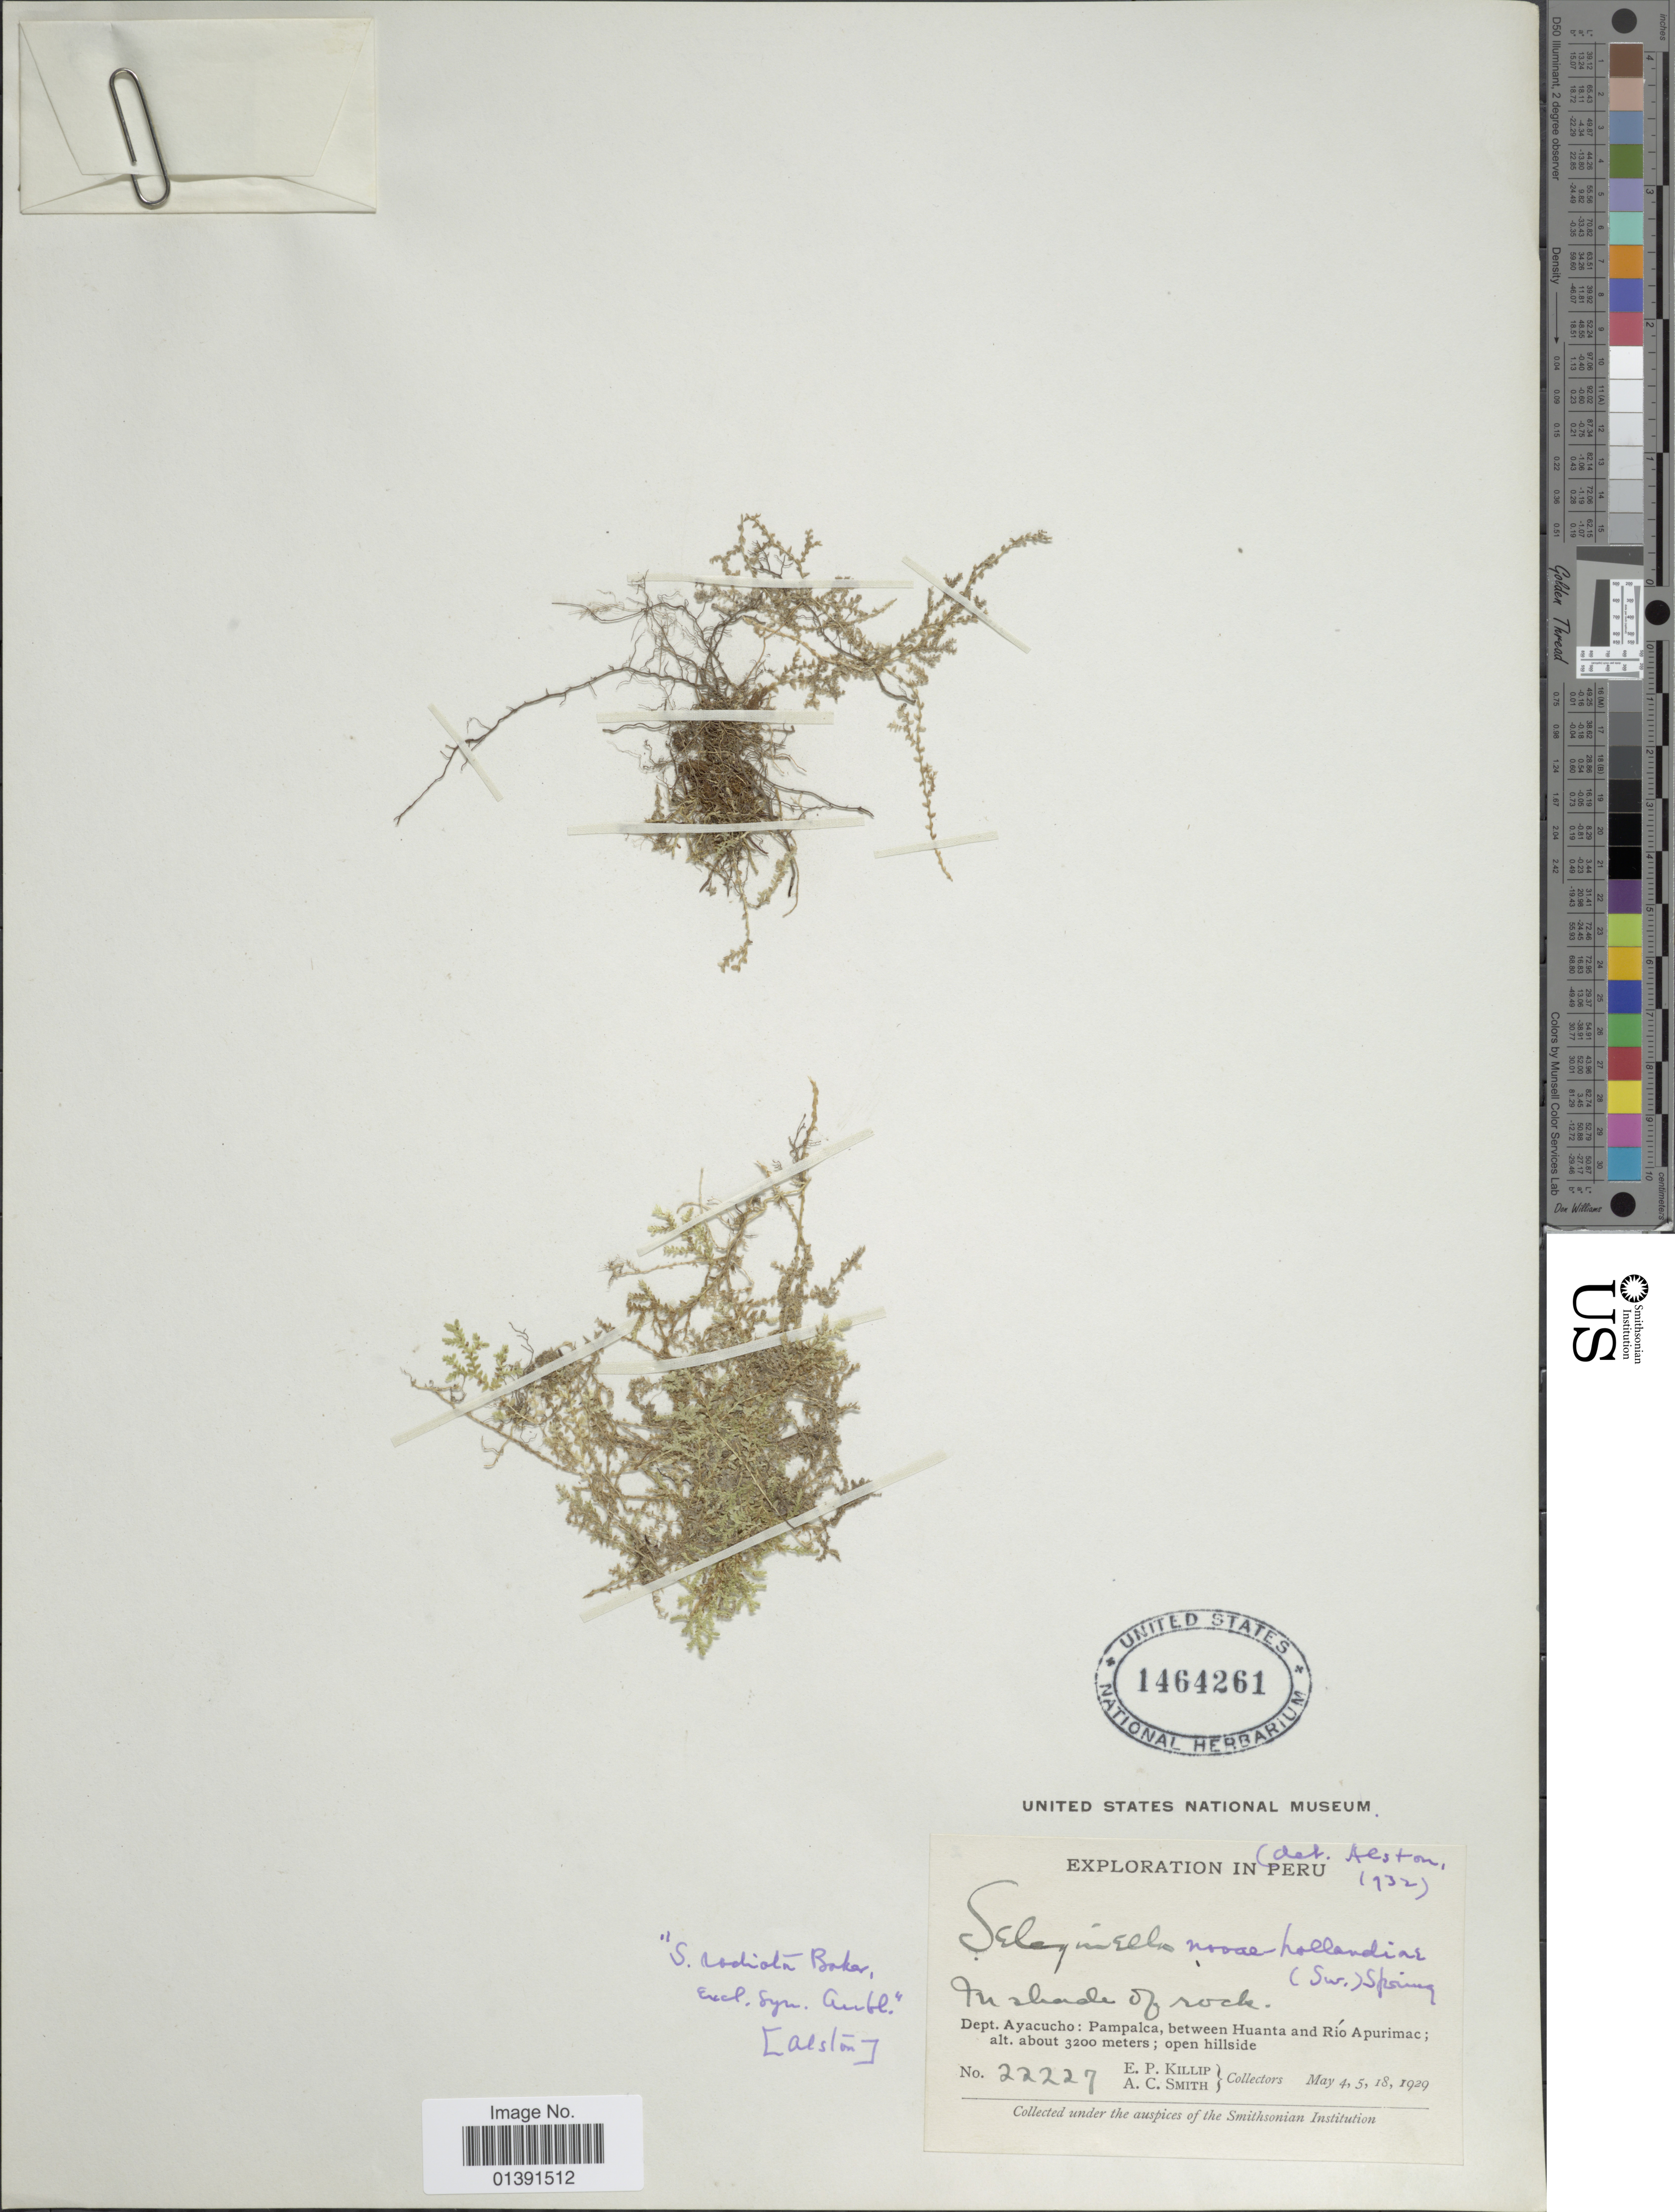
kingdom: Plantae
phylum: Tracheophyta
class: Lycopodiopsida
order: Selaginellales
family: Selaginellaceae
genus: Selaginella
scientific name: Selaginella novae-hollandiae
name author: (Sw.) Spring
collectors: E. P. Killip & A. C. Smith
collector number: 22227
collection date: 1929-05-04/1929-05-18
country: Peru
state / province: Ayacucho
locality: Pampalca, between Huanta and Rio Apurimac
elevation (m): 3200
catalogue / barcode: US 1464261